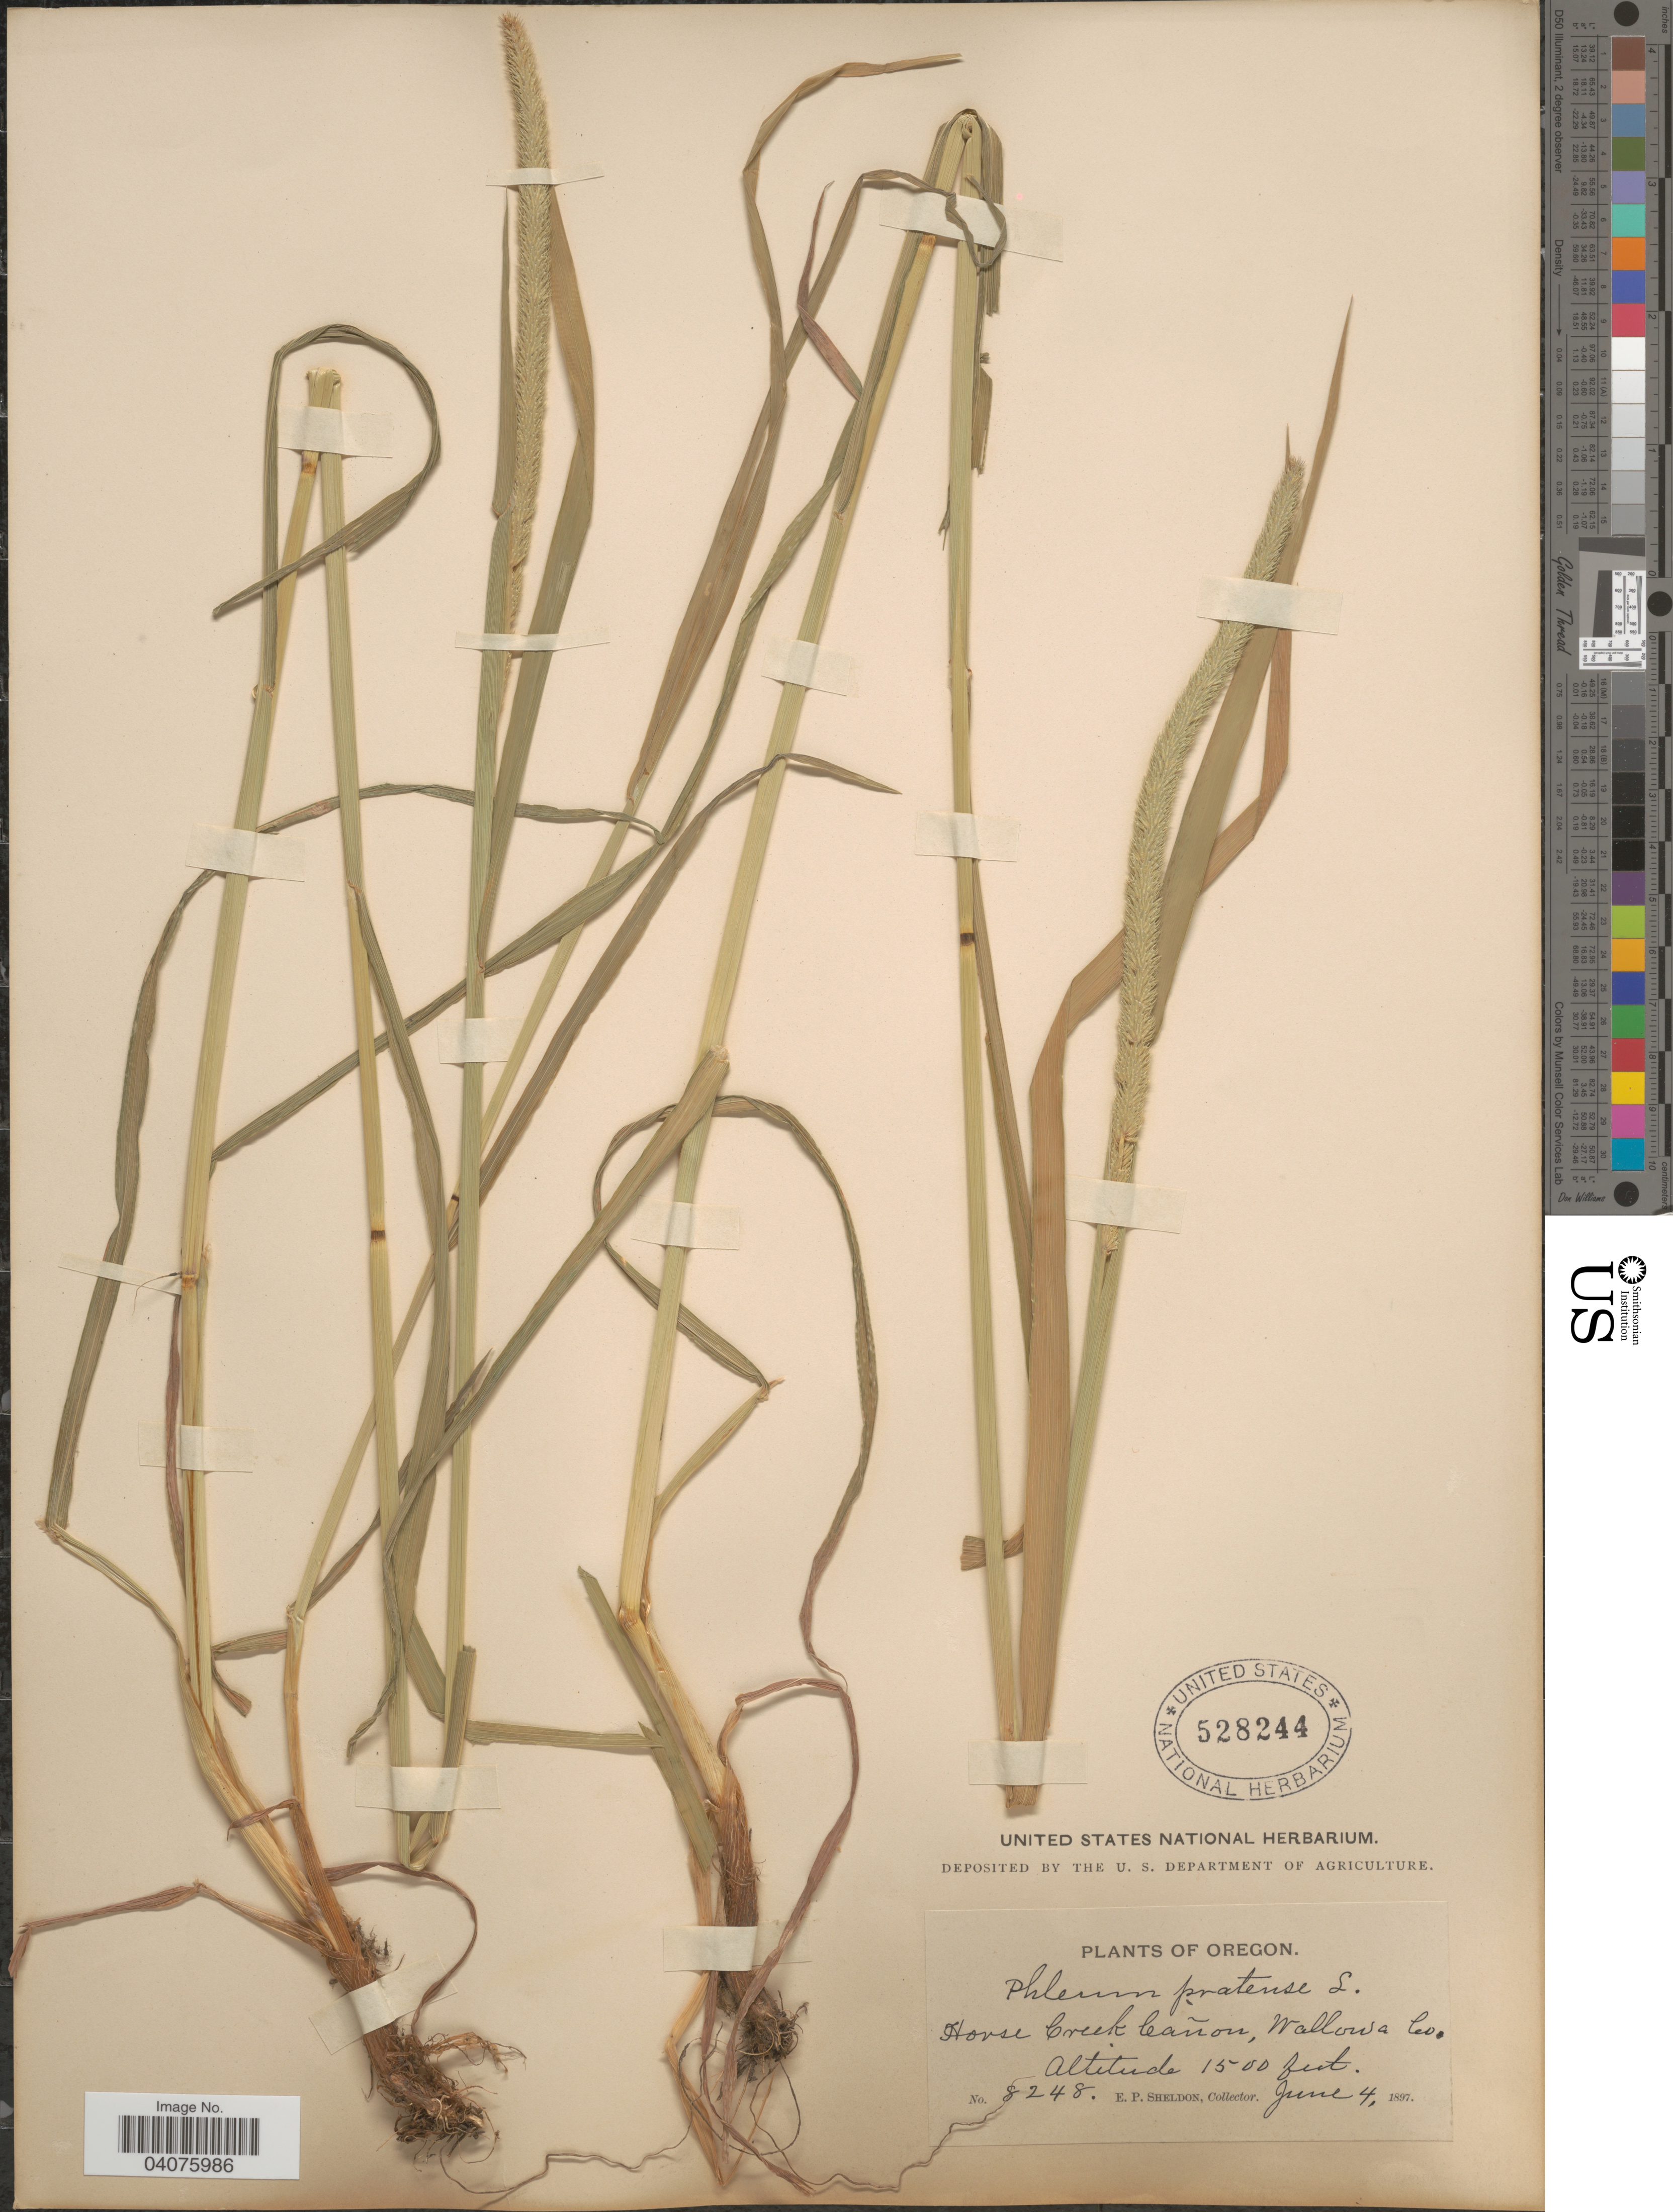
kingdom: Plantae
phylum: Tracheophyta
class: Liliopsida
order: Poales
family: Poaceae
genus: Phleum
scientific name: Phleum pratense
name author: L.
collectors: E. P. Sheldon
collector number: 8248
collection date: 1897-06-04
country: United States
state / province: Oregon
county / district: Wallowa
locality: Horse Creek Cañon, Wallowa Co.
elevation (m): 457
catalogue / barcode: US 528244